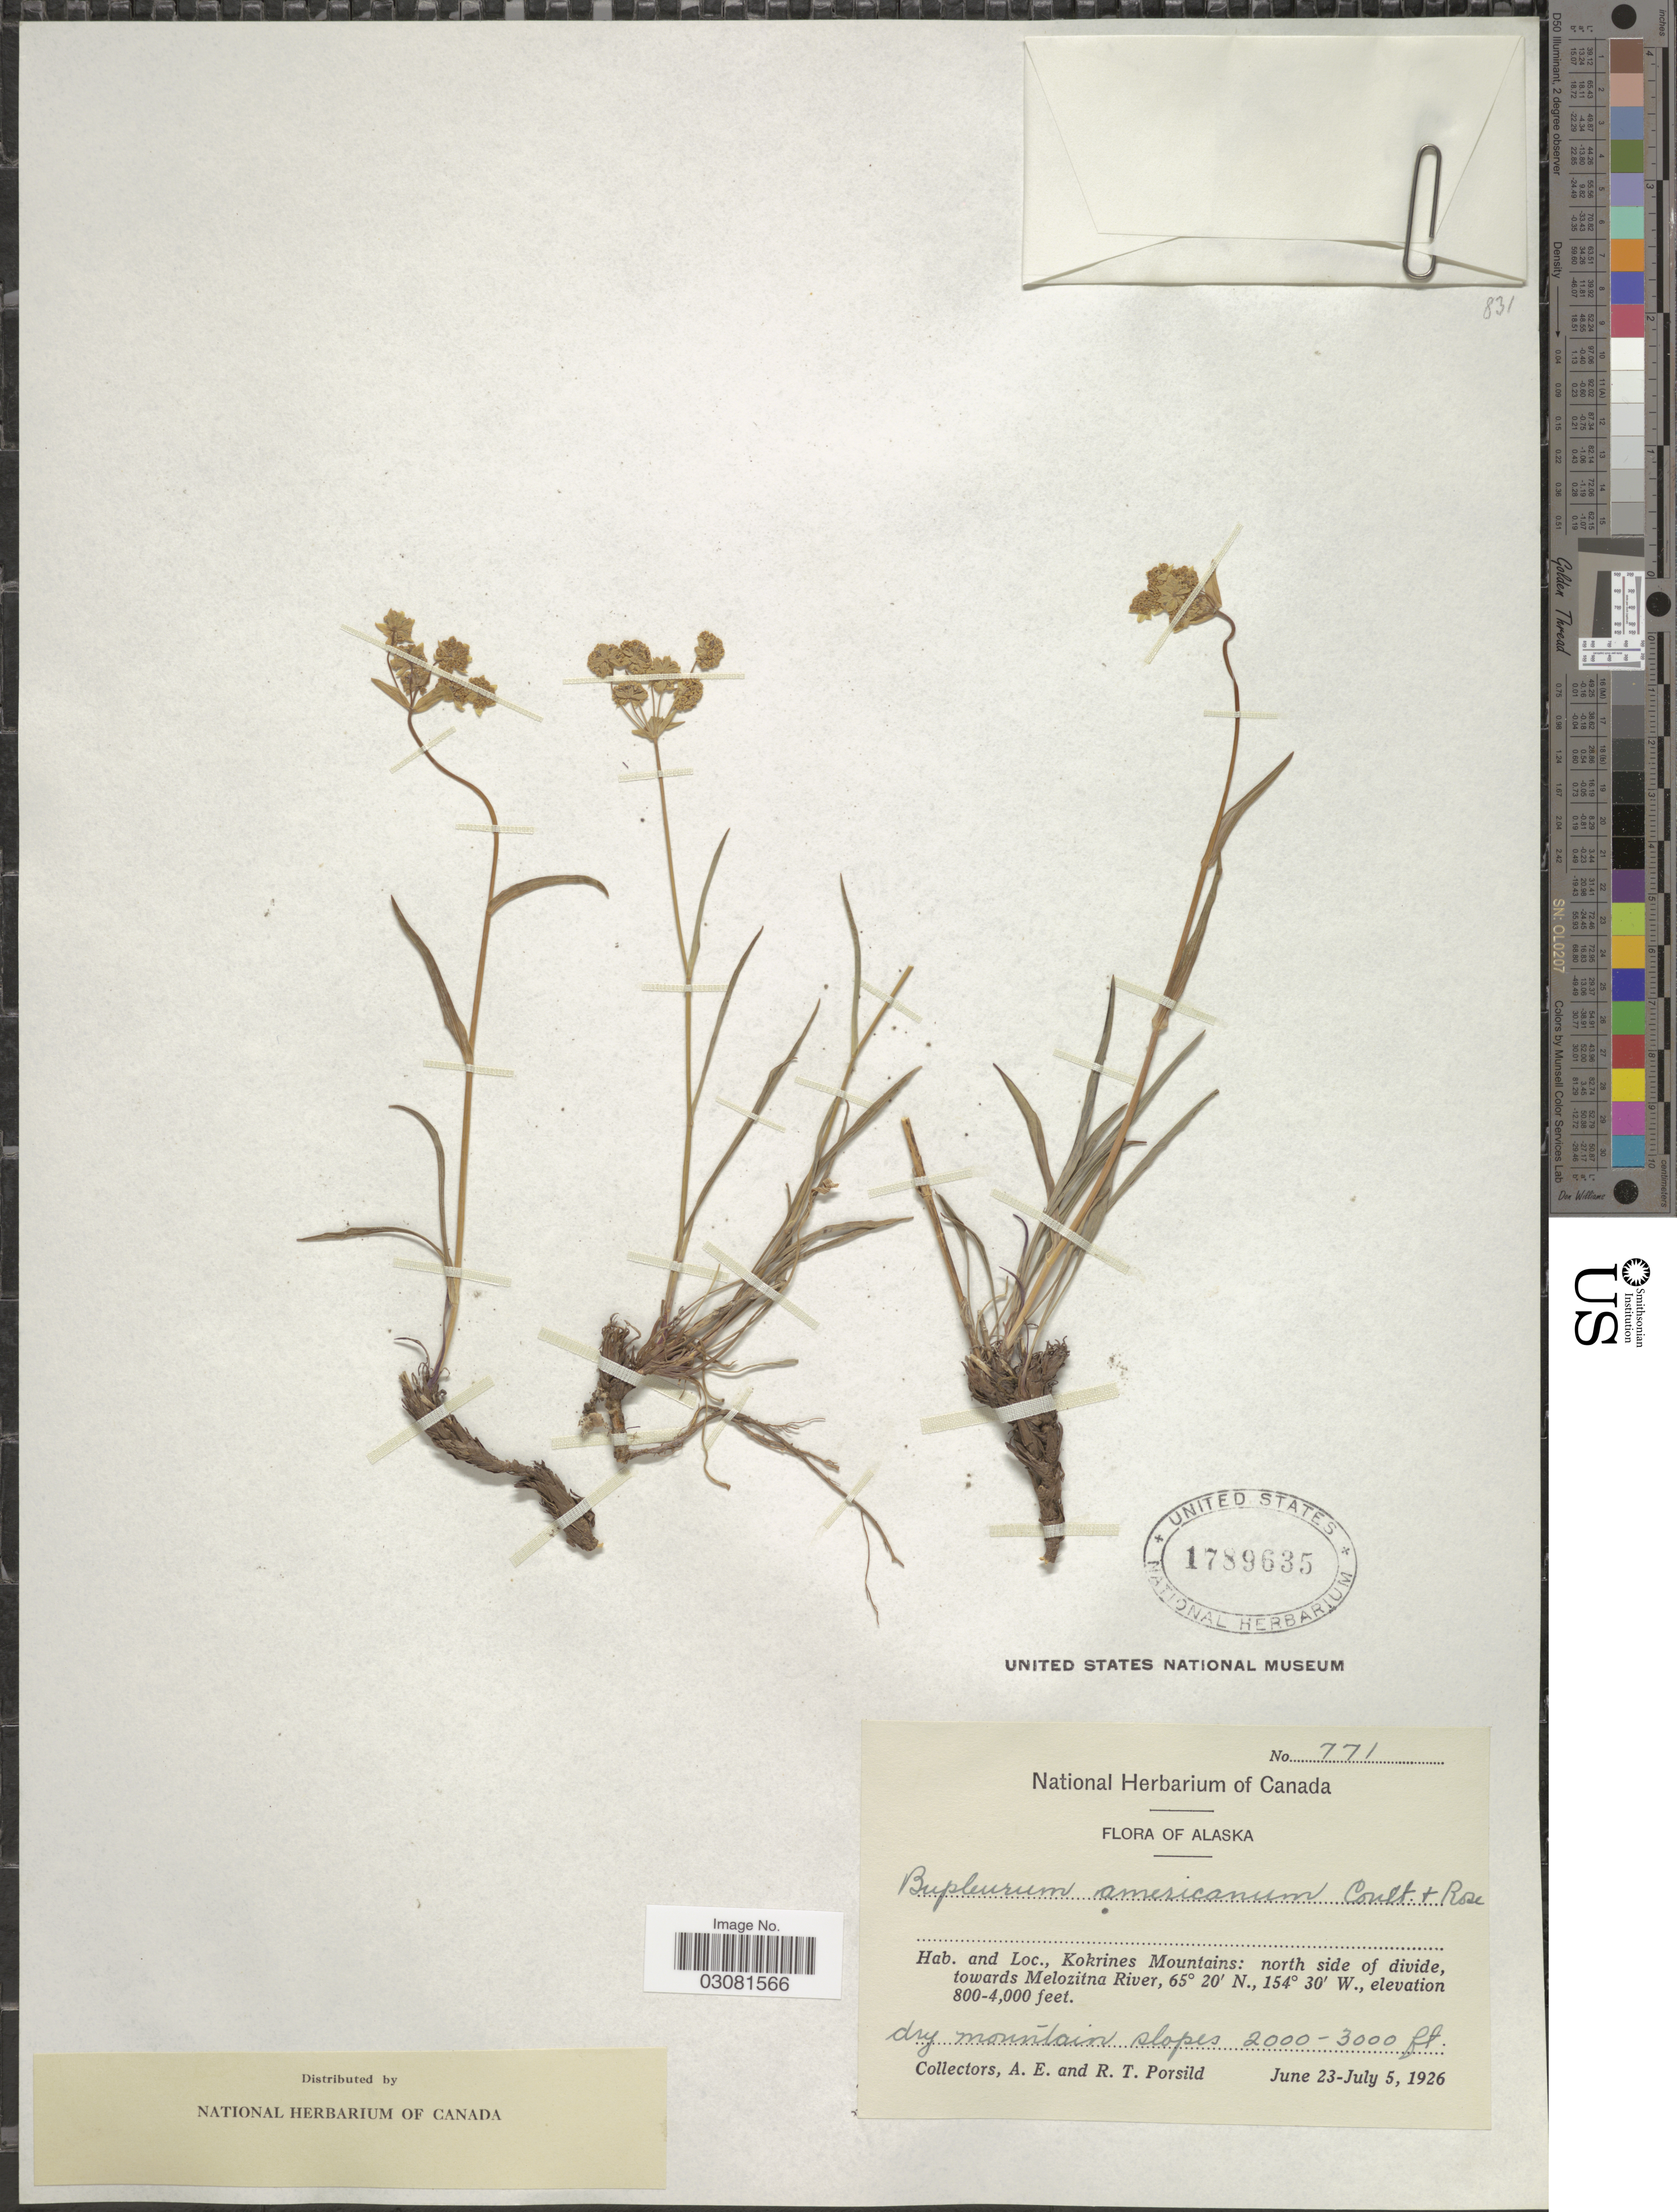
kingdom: Plantae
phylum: Tracheophyta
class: Magnoliopsida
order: Apiales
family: Apiaceae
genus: Bupleurum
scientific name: Bupleurum americanum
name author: J.M. Coult. & Rose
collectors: A. E. Porsild & R. T. Porsild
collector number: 771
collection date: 1926-06-23/1926-07-05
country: United States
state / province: Alaska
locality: Kokrines Mountains: north side of divide, towards Melozitna River.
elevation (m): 610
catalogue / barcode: US 1789635